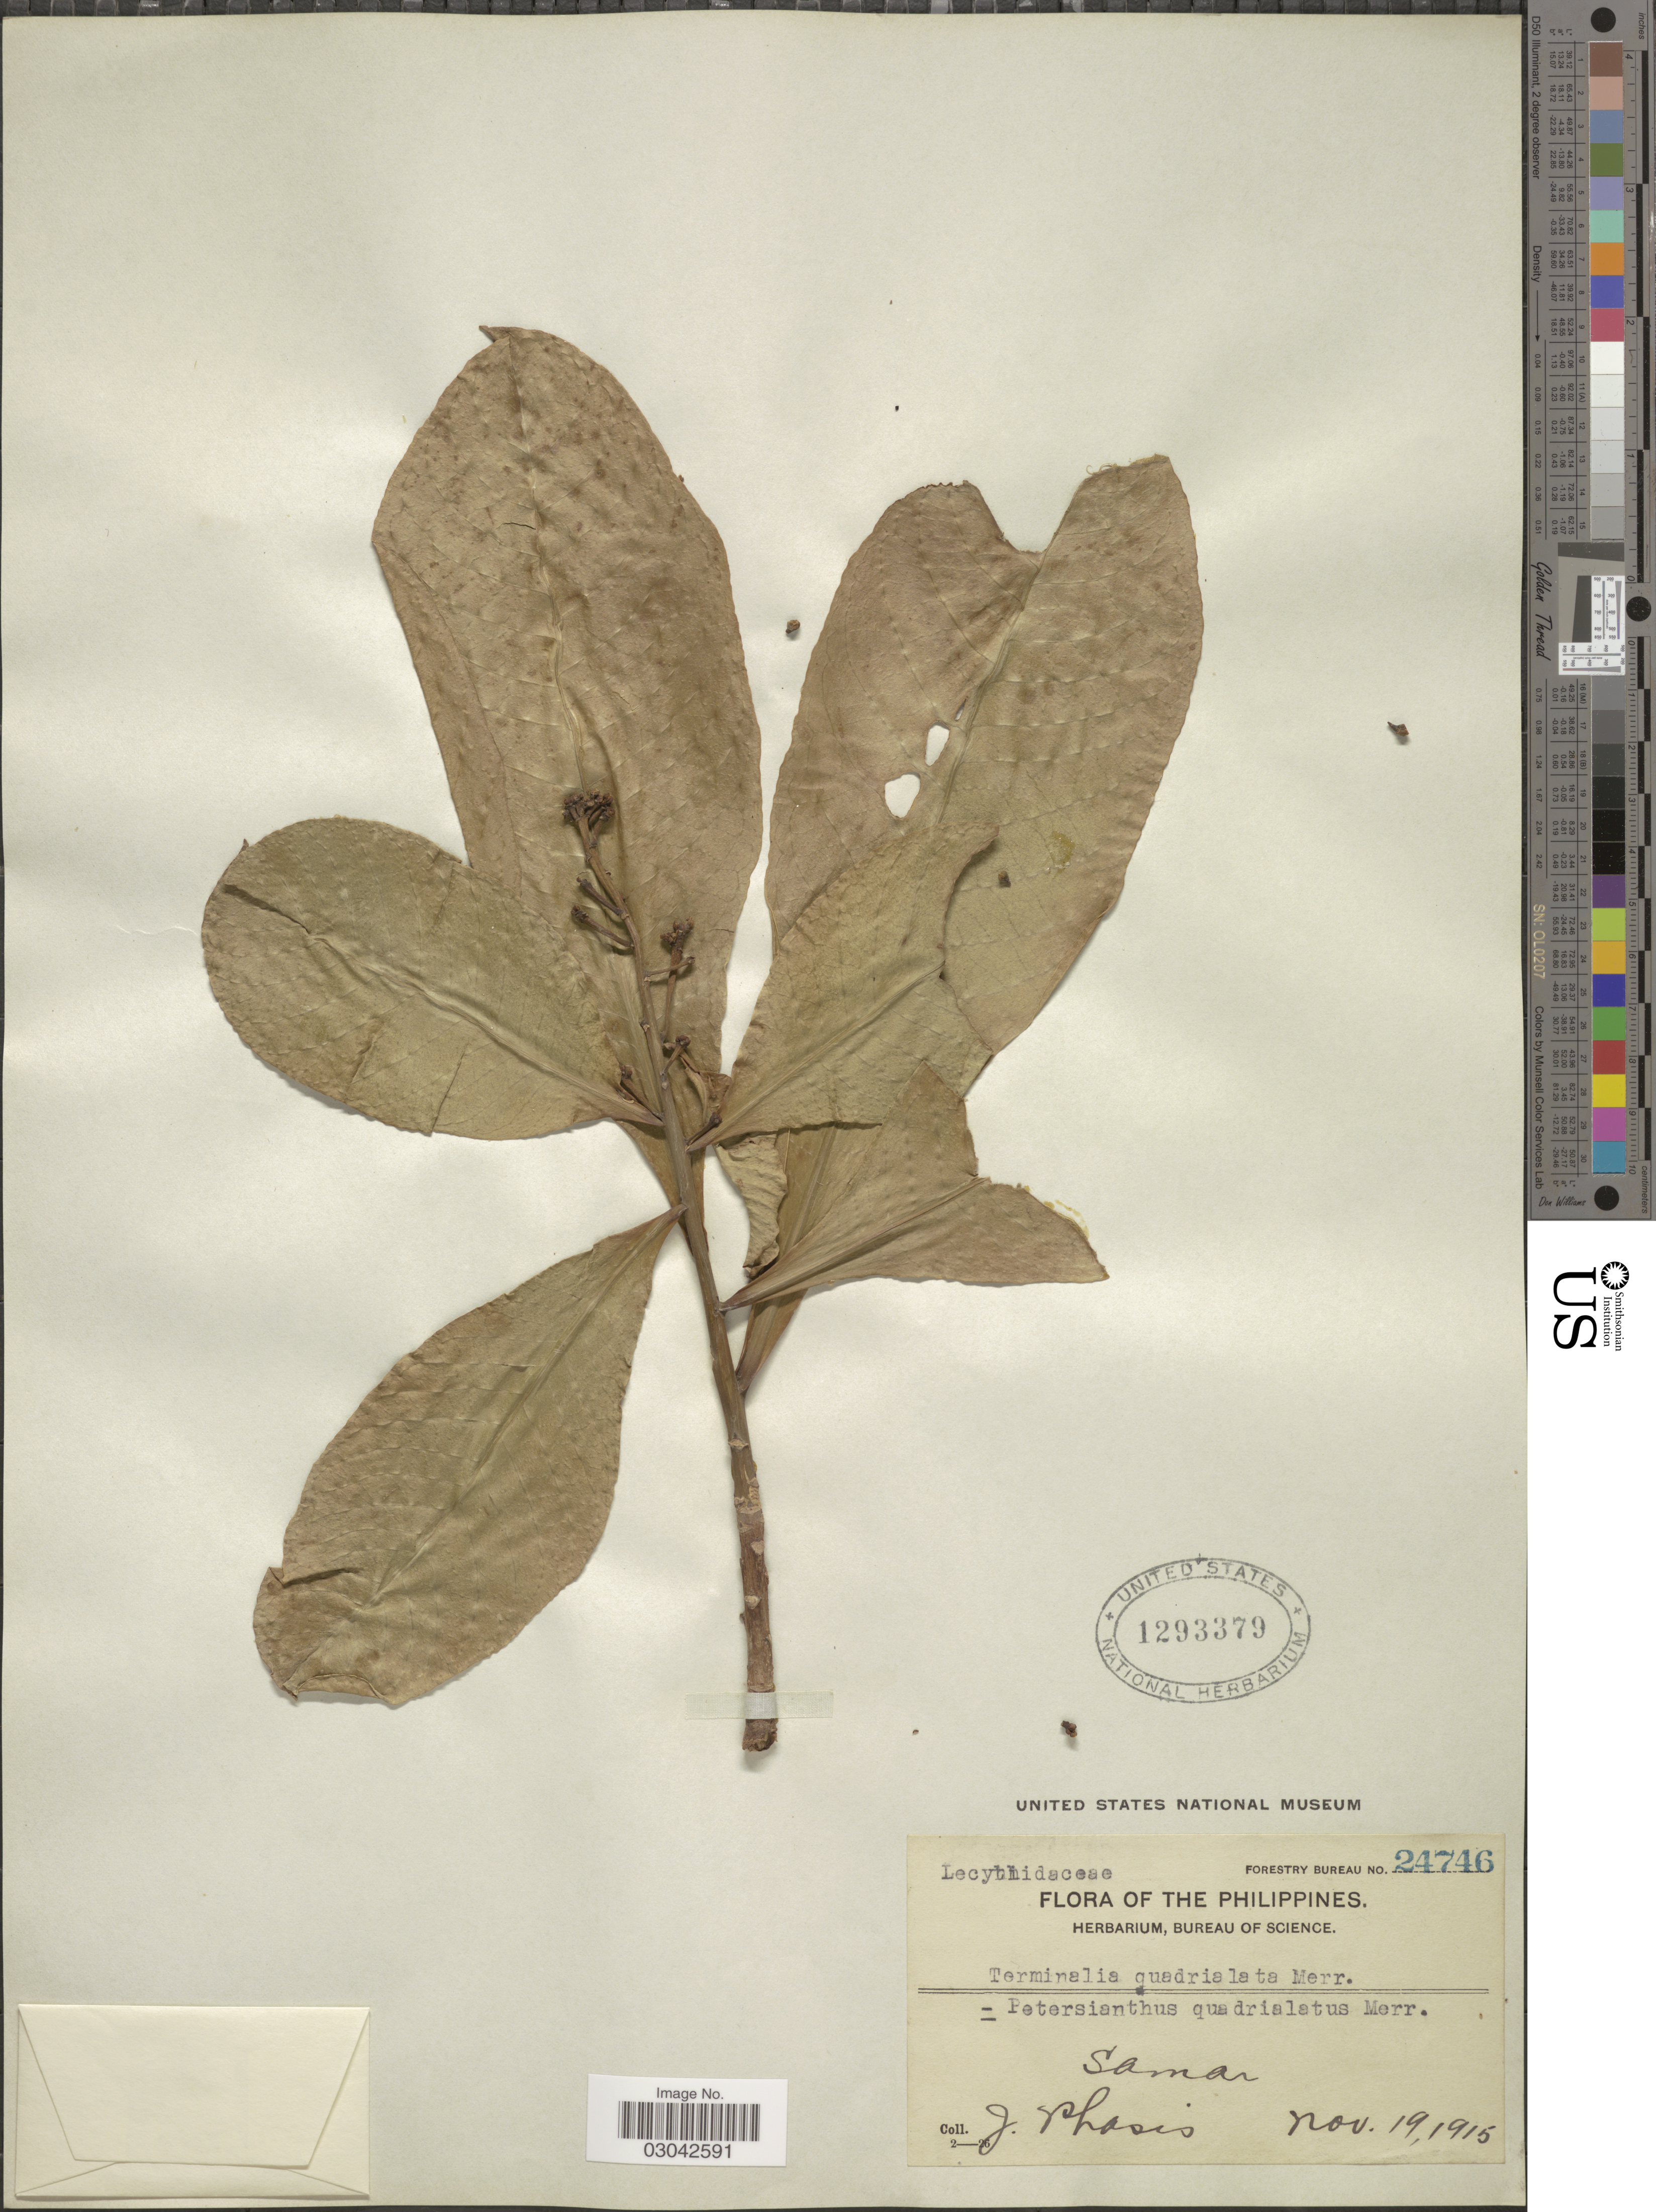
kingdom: Plantae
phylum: Tracheophyta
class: Magnoliopsida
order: Ericales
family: Lecythidaceae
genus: Petersianthus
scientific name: Petersianthus quadrialatus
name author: (Merr.) Merr.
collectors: J. Phasis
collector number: Forestry Bureau 24746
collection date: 1915-11-19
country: Philippines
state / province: Eastern Visayas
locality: Samar.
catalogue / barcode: US 1293379